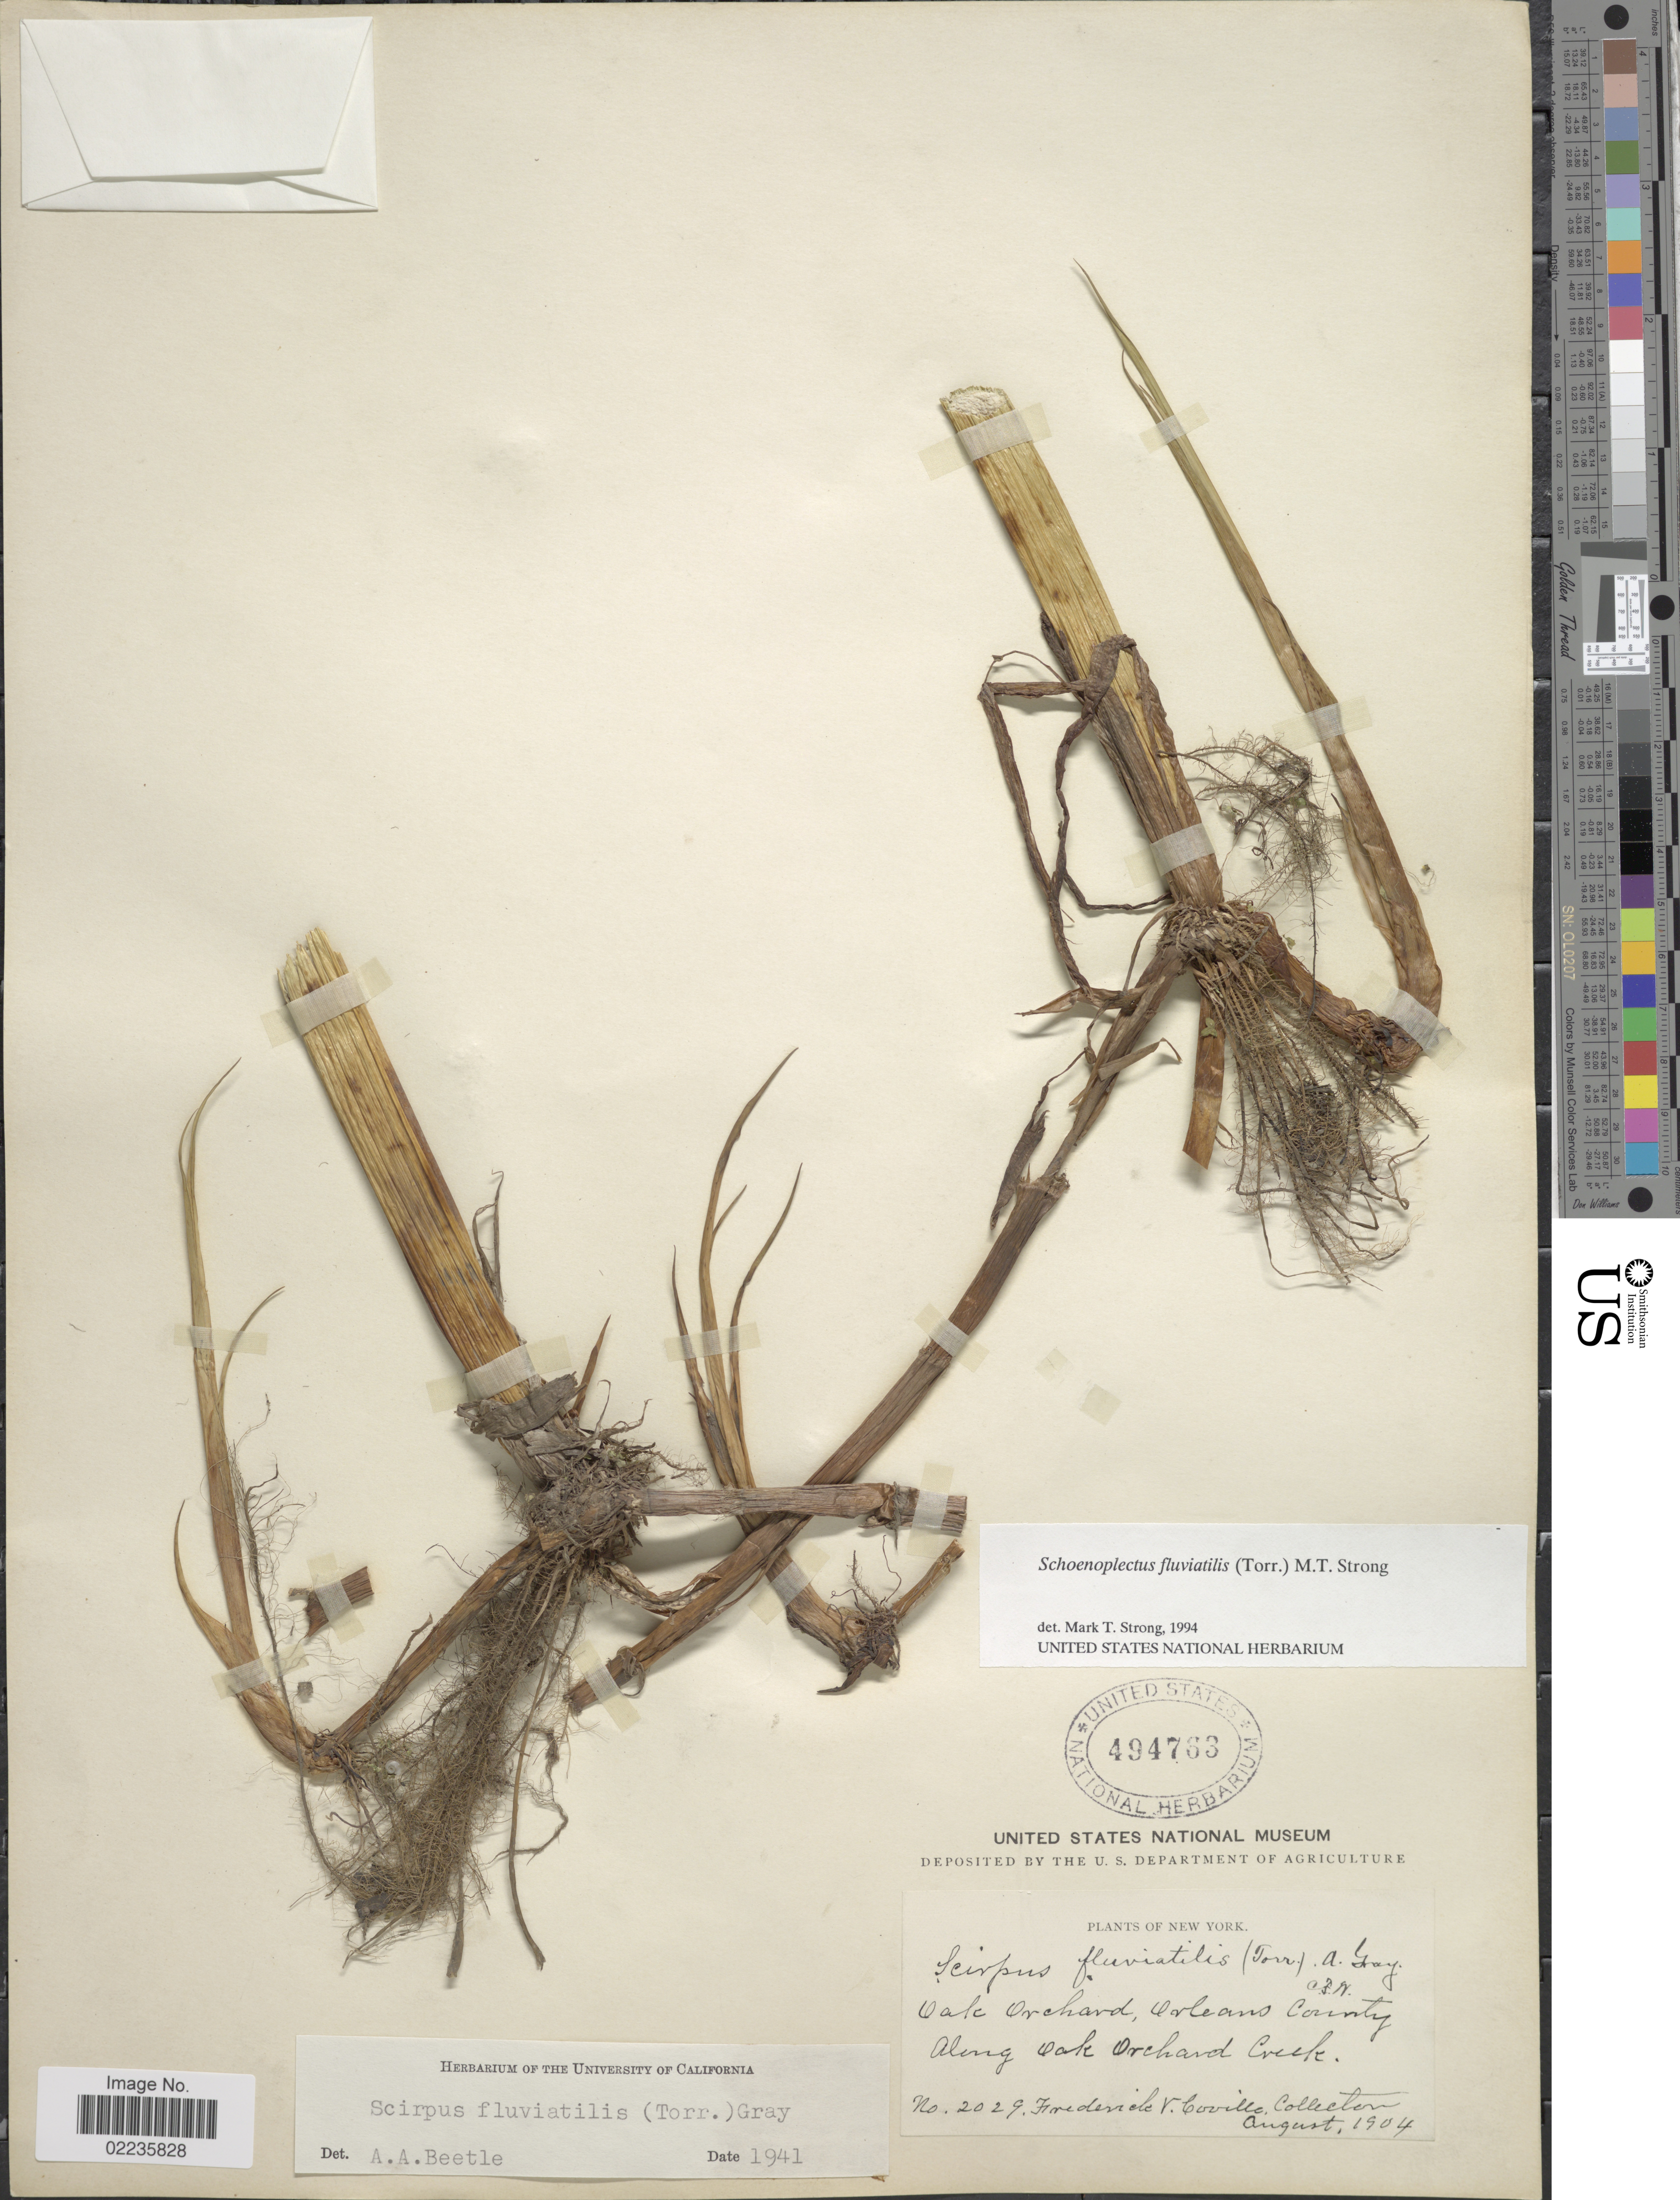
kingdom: Plantae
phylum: Tracheophyta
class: Liliopsida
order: Poales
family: Cyperaceae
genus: Bolboschoenus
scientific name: Bolboschoenus fluviatilis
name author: (Torr.) Soják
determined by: Strong, M. T., (US), Smithsonian Institution - National Museum of Natural History (UNITED STATES)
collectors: F. V. Coville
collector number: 2029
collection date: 1904-08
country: United States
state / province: New York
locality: Oak Orchard, Orleans County. Along Oak Orchard Creek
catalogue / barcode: US 494763